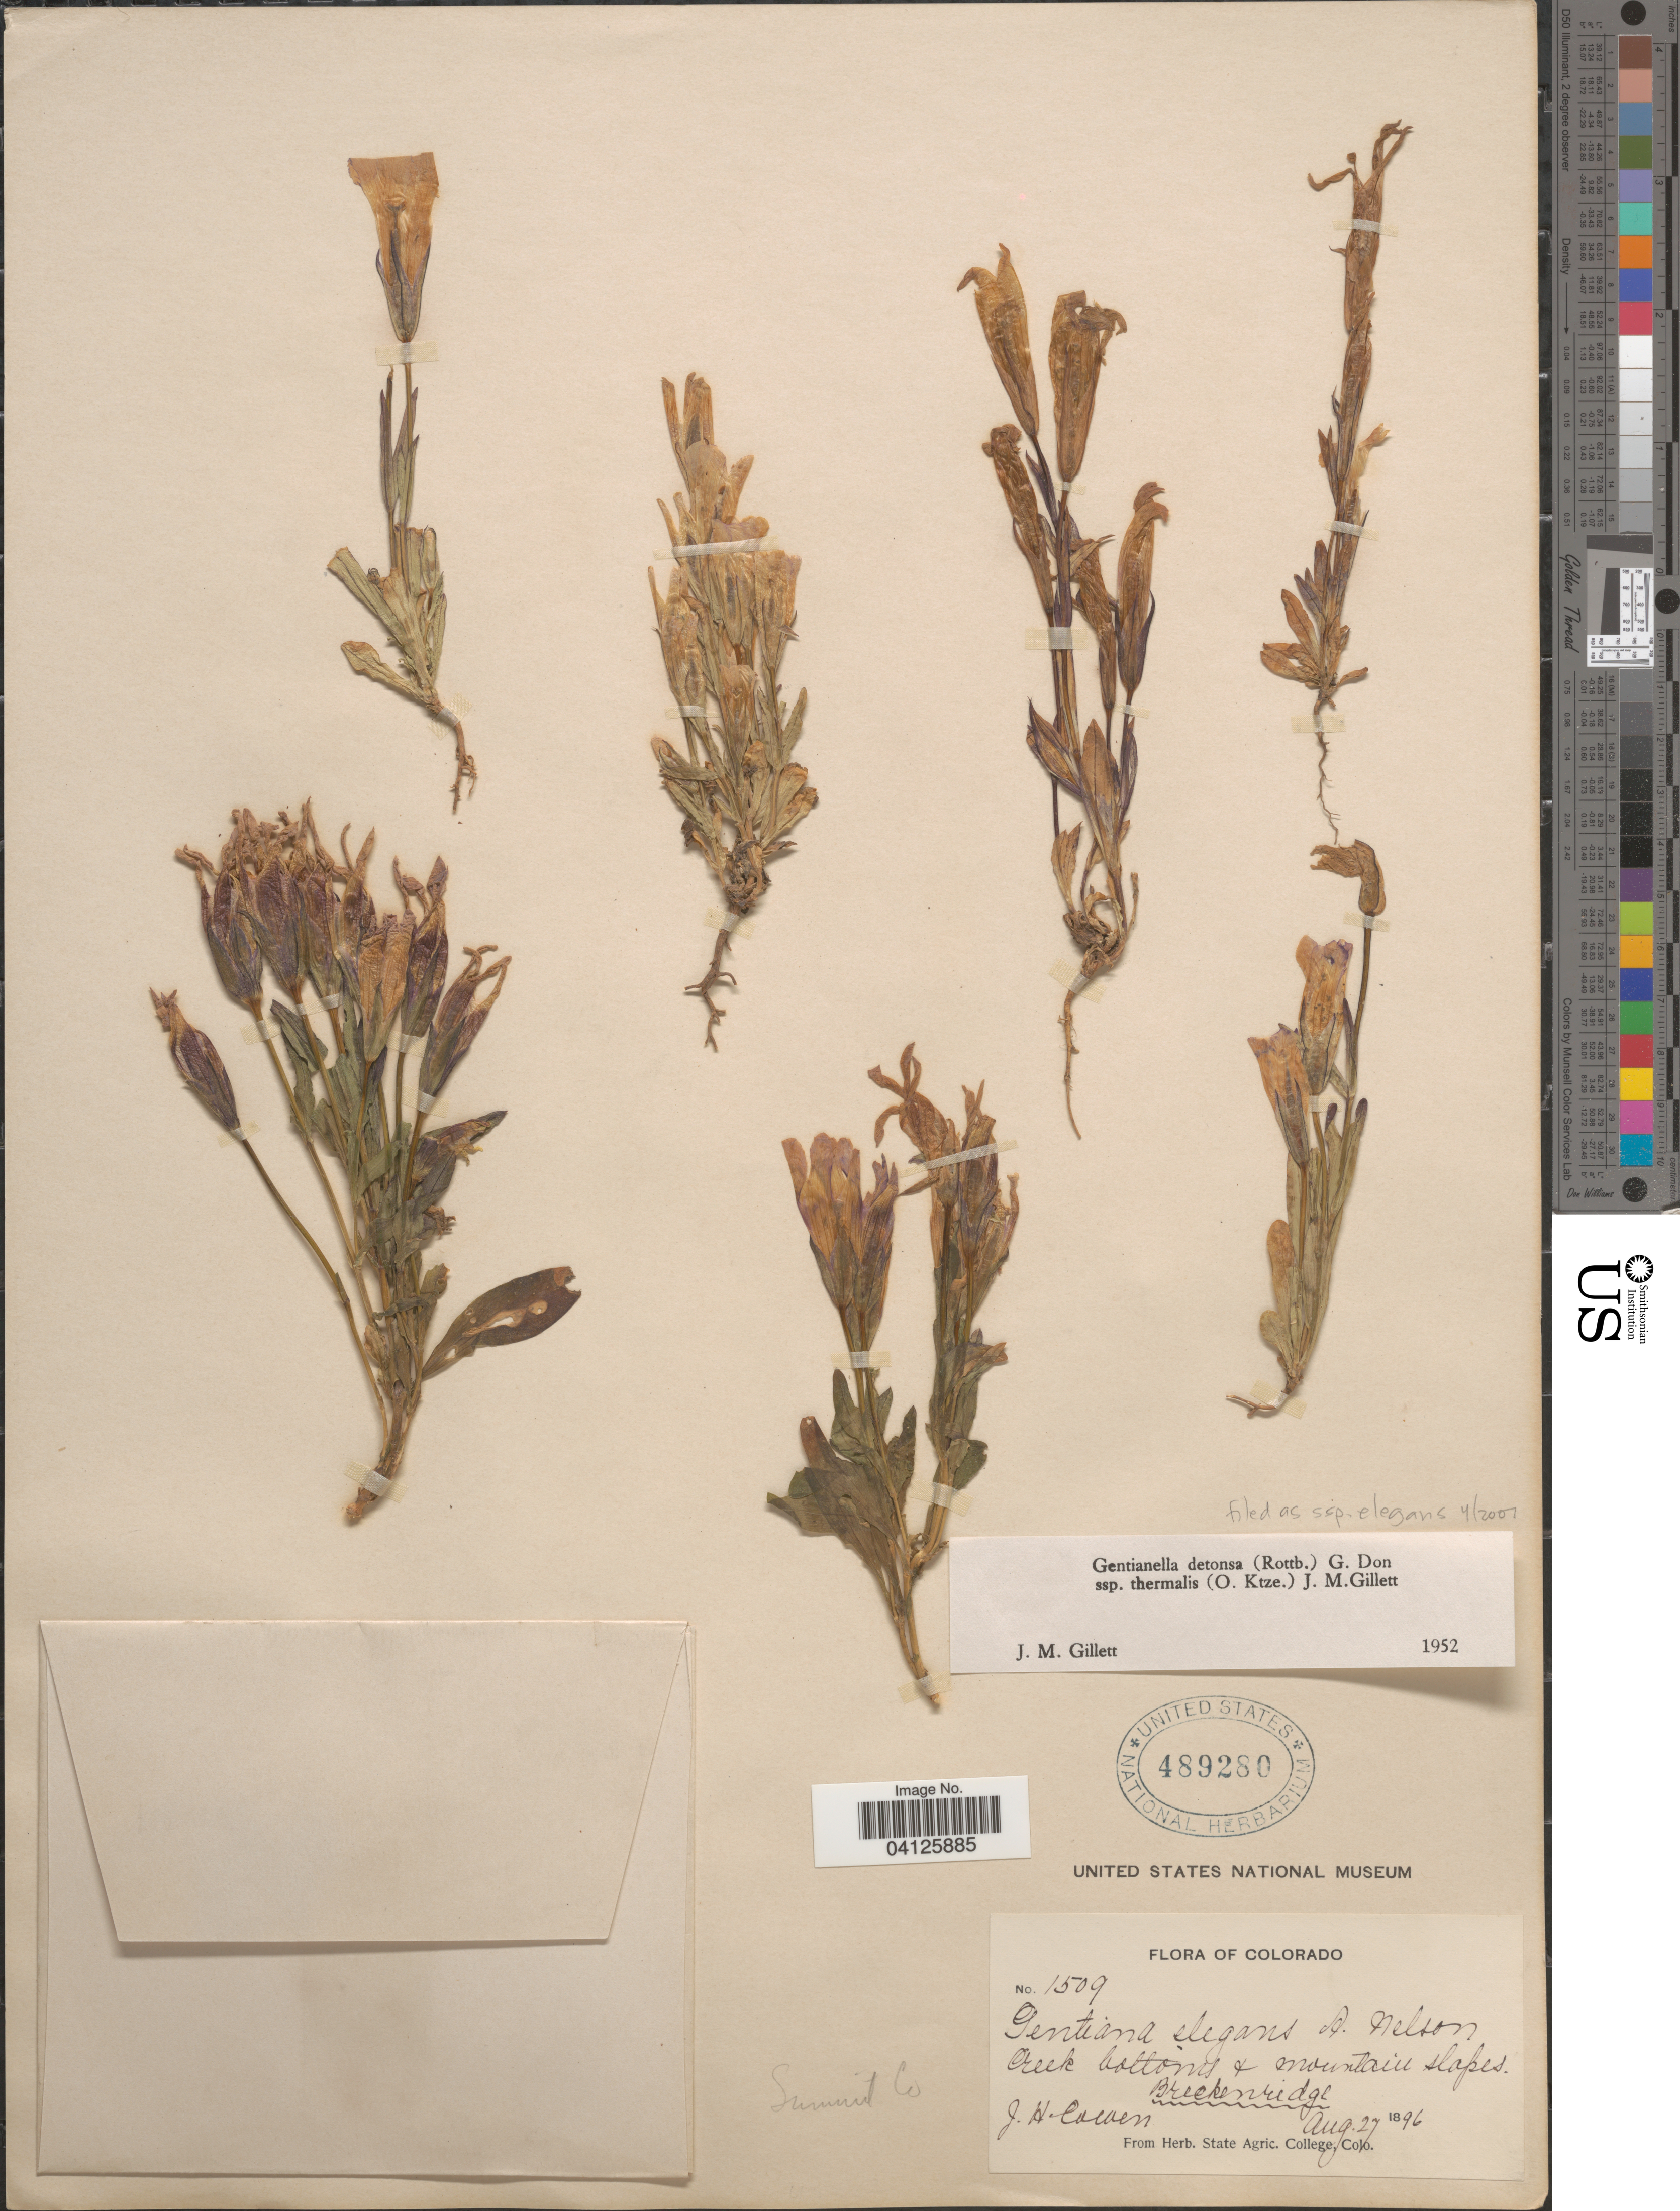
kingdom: Plantae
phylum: Tracheophyta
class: Magnoliopsida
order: Gentianales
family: Gentianaceae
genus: Gentianella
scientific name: Gentianella detonsa subsp. elegans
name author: (A. Gray) J.M. Gillett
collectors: J. H. Cowen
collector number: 1509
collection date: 1896-08-27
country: United States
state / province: Colorado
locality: Creek bottoms & mountain slopes. Breckenridge.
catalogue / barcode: US 489280